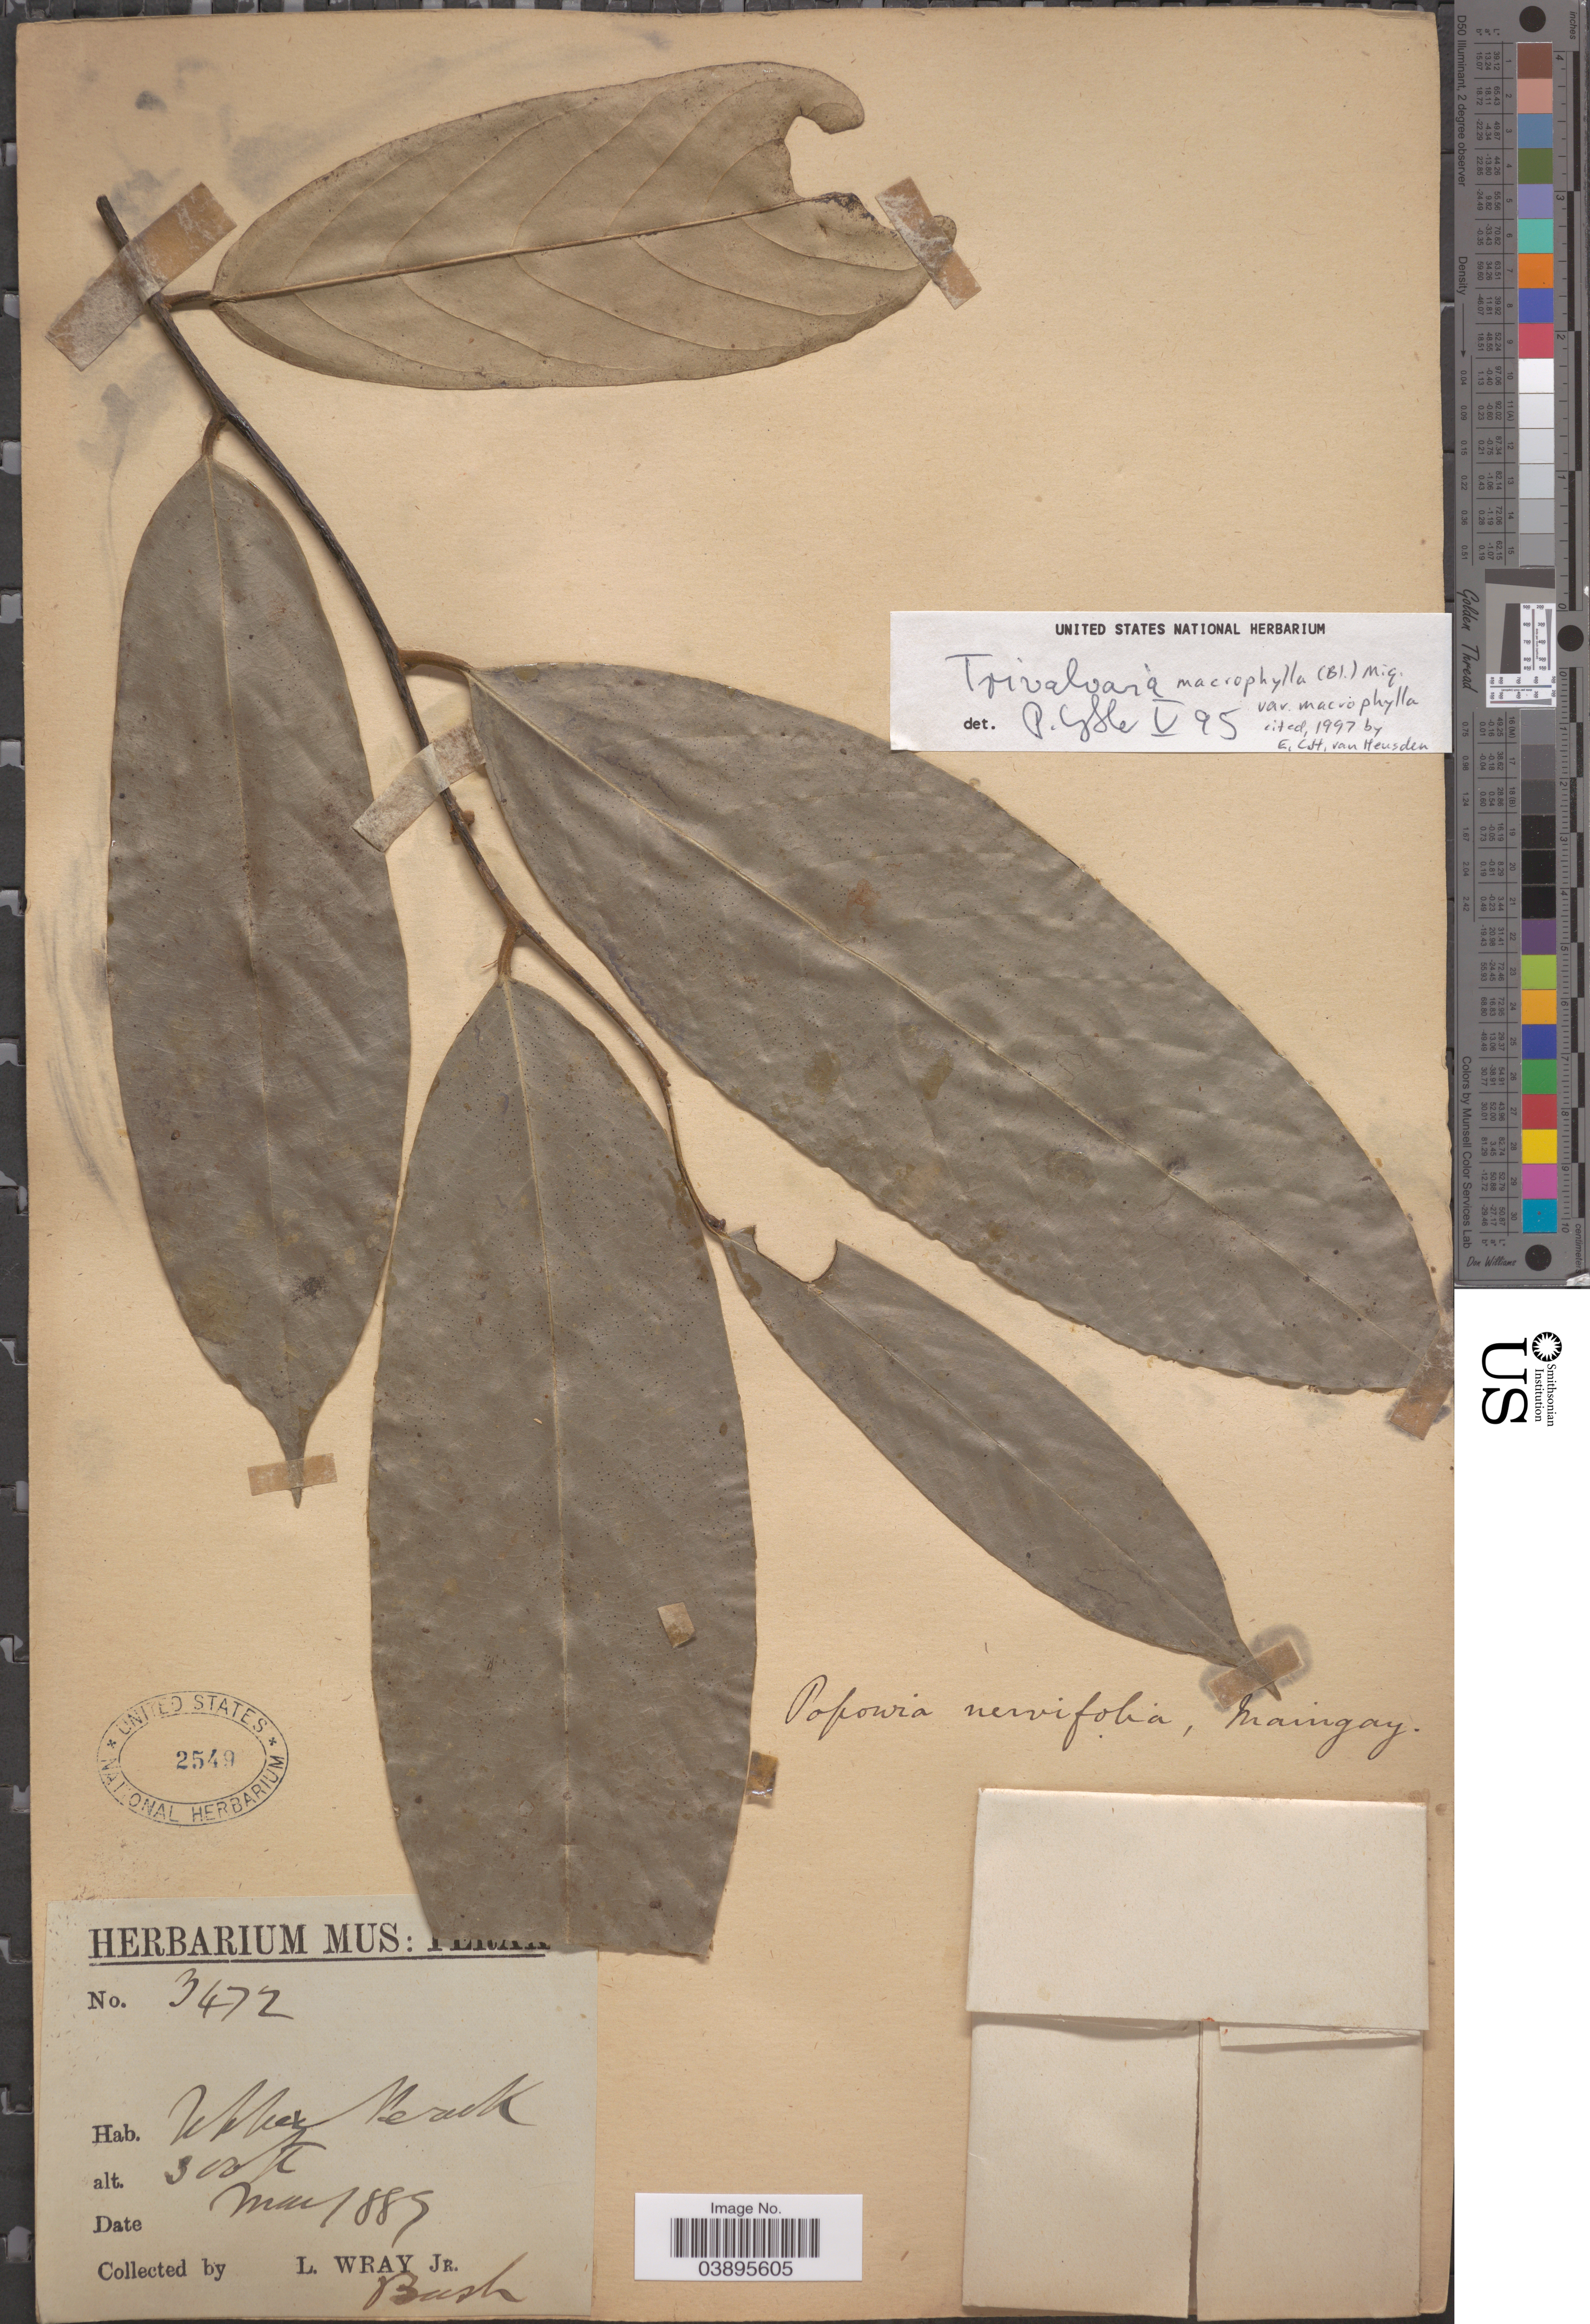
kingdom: Plantae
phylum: Tracheophyta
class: Magnoliopsida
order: Magnoliales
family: Annonaceae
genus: Trivalvaria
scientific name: Trivalvaria macrophylla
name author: (Blume) Miq.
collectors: L. Wray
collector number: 3472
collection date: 1889-05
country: Malaysia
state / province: Perak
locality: Upper Perak.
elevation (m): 91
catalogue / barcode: US 2549